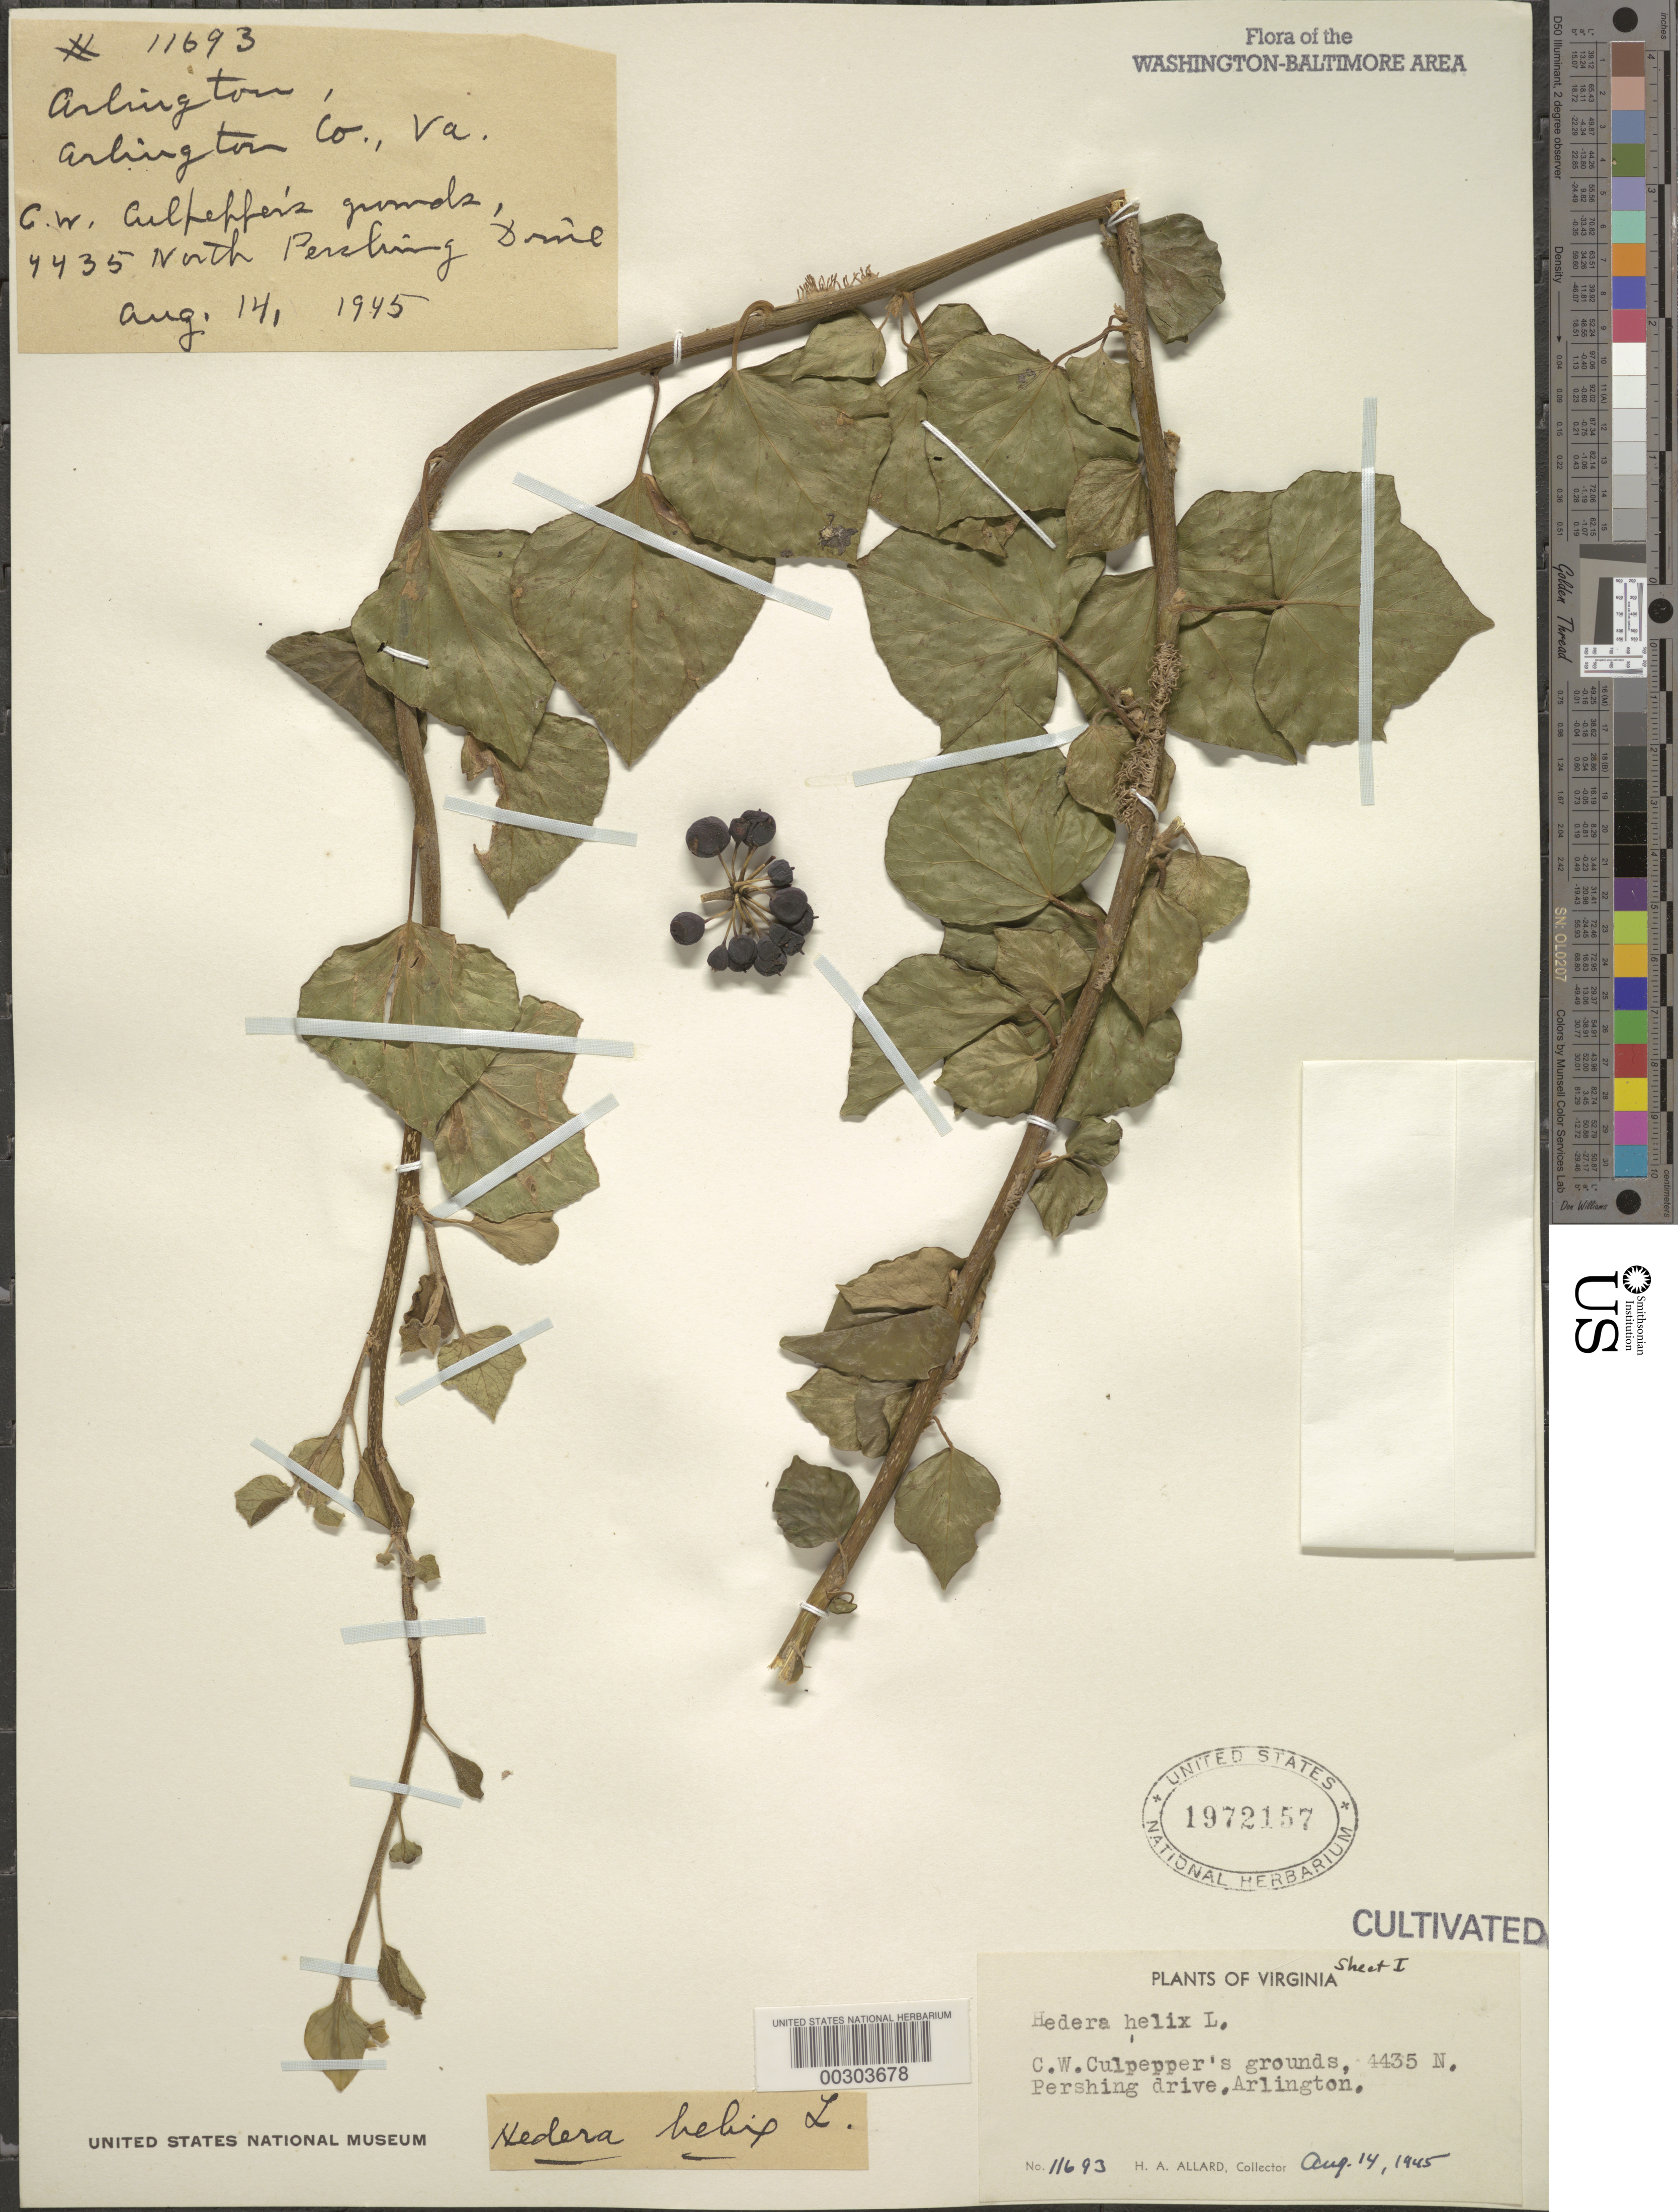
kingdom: Plantae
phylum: Tracheophyta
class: Magnoliopsida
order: Apiales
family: Araliaceae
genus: Hedera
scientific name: Hedera helix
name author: L.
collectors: H. A. Allard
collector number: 11693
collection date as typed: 14 Aug 1945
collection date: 1945-08-14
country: United States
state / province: Virginia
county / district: Arlington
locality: Arlington, 4435 N Pershing Dr, C.W. Culpepper's ground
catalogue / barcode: US 1972157